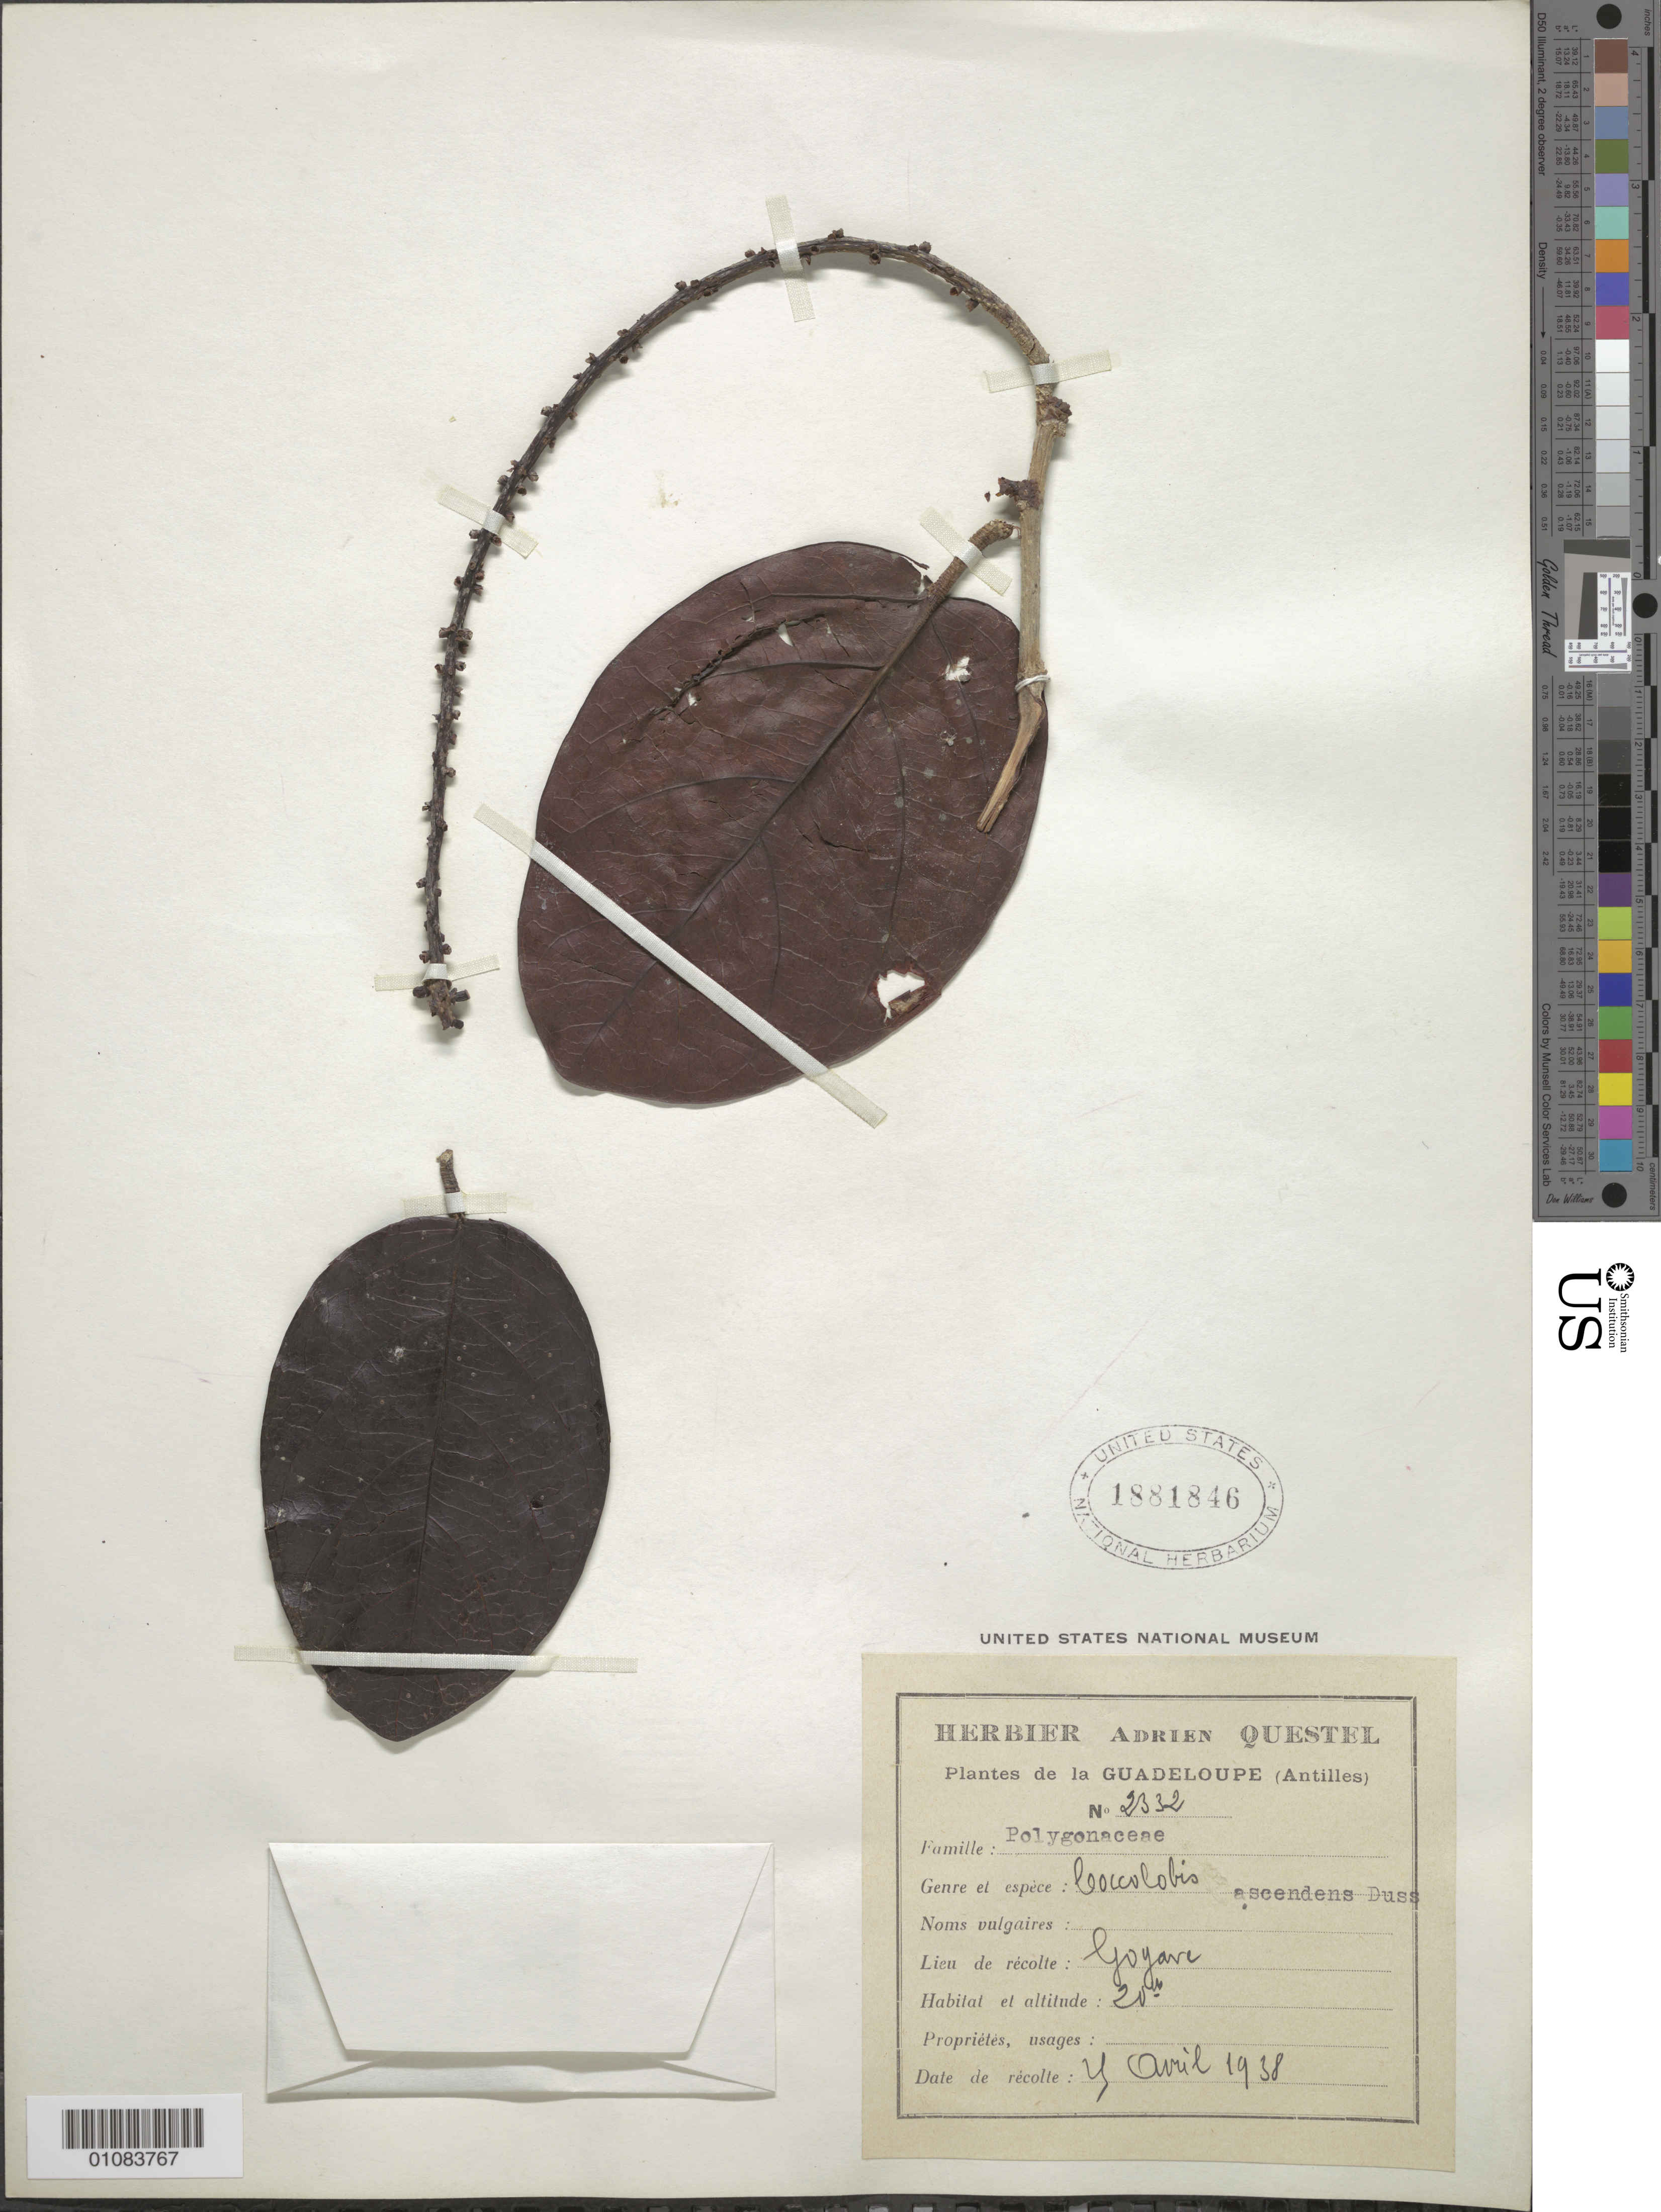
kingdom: Plantae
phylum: Tracheophyta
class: Magnoliopsida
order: Caryophyllales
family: Polygonaceae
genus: Coccoloba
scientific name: Coccoloba ascendens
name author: Duss ex Lindau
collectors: A. Questel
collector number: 2332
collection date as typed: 25 Apr 1938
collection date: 1938-04-25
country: Guadeloupe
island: Basse Terre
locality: Goyave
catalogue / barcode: US 1881846